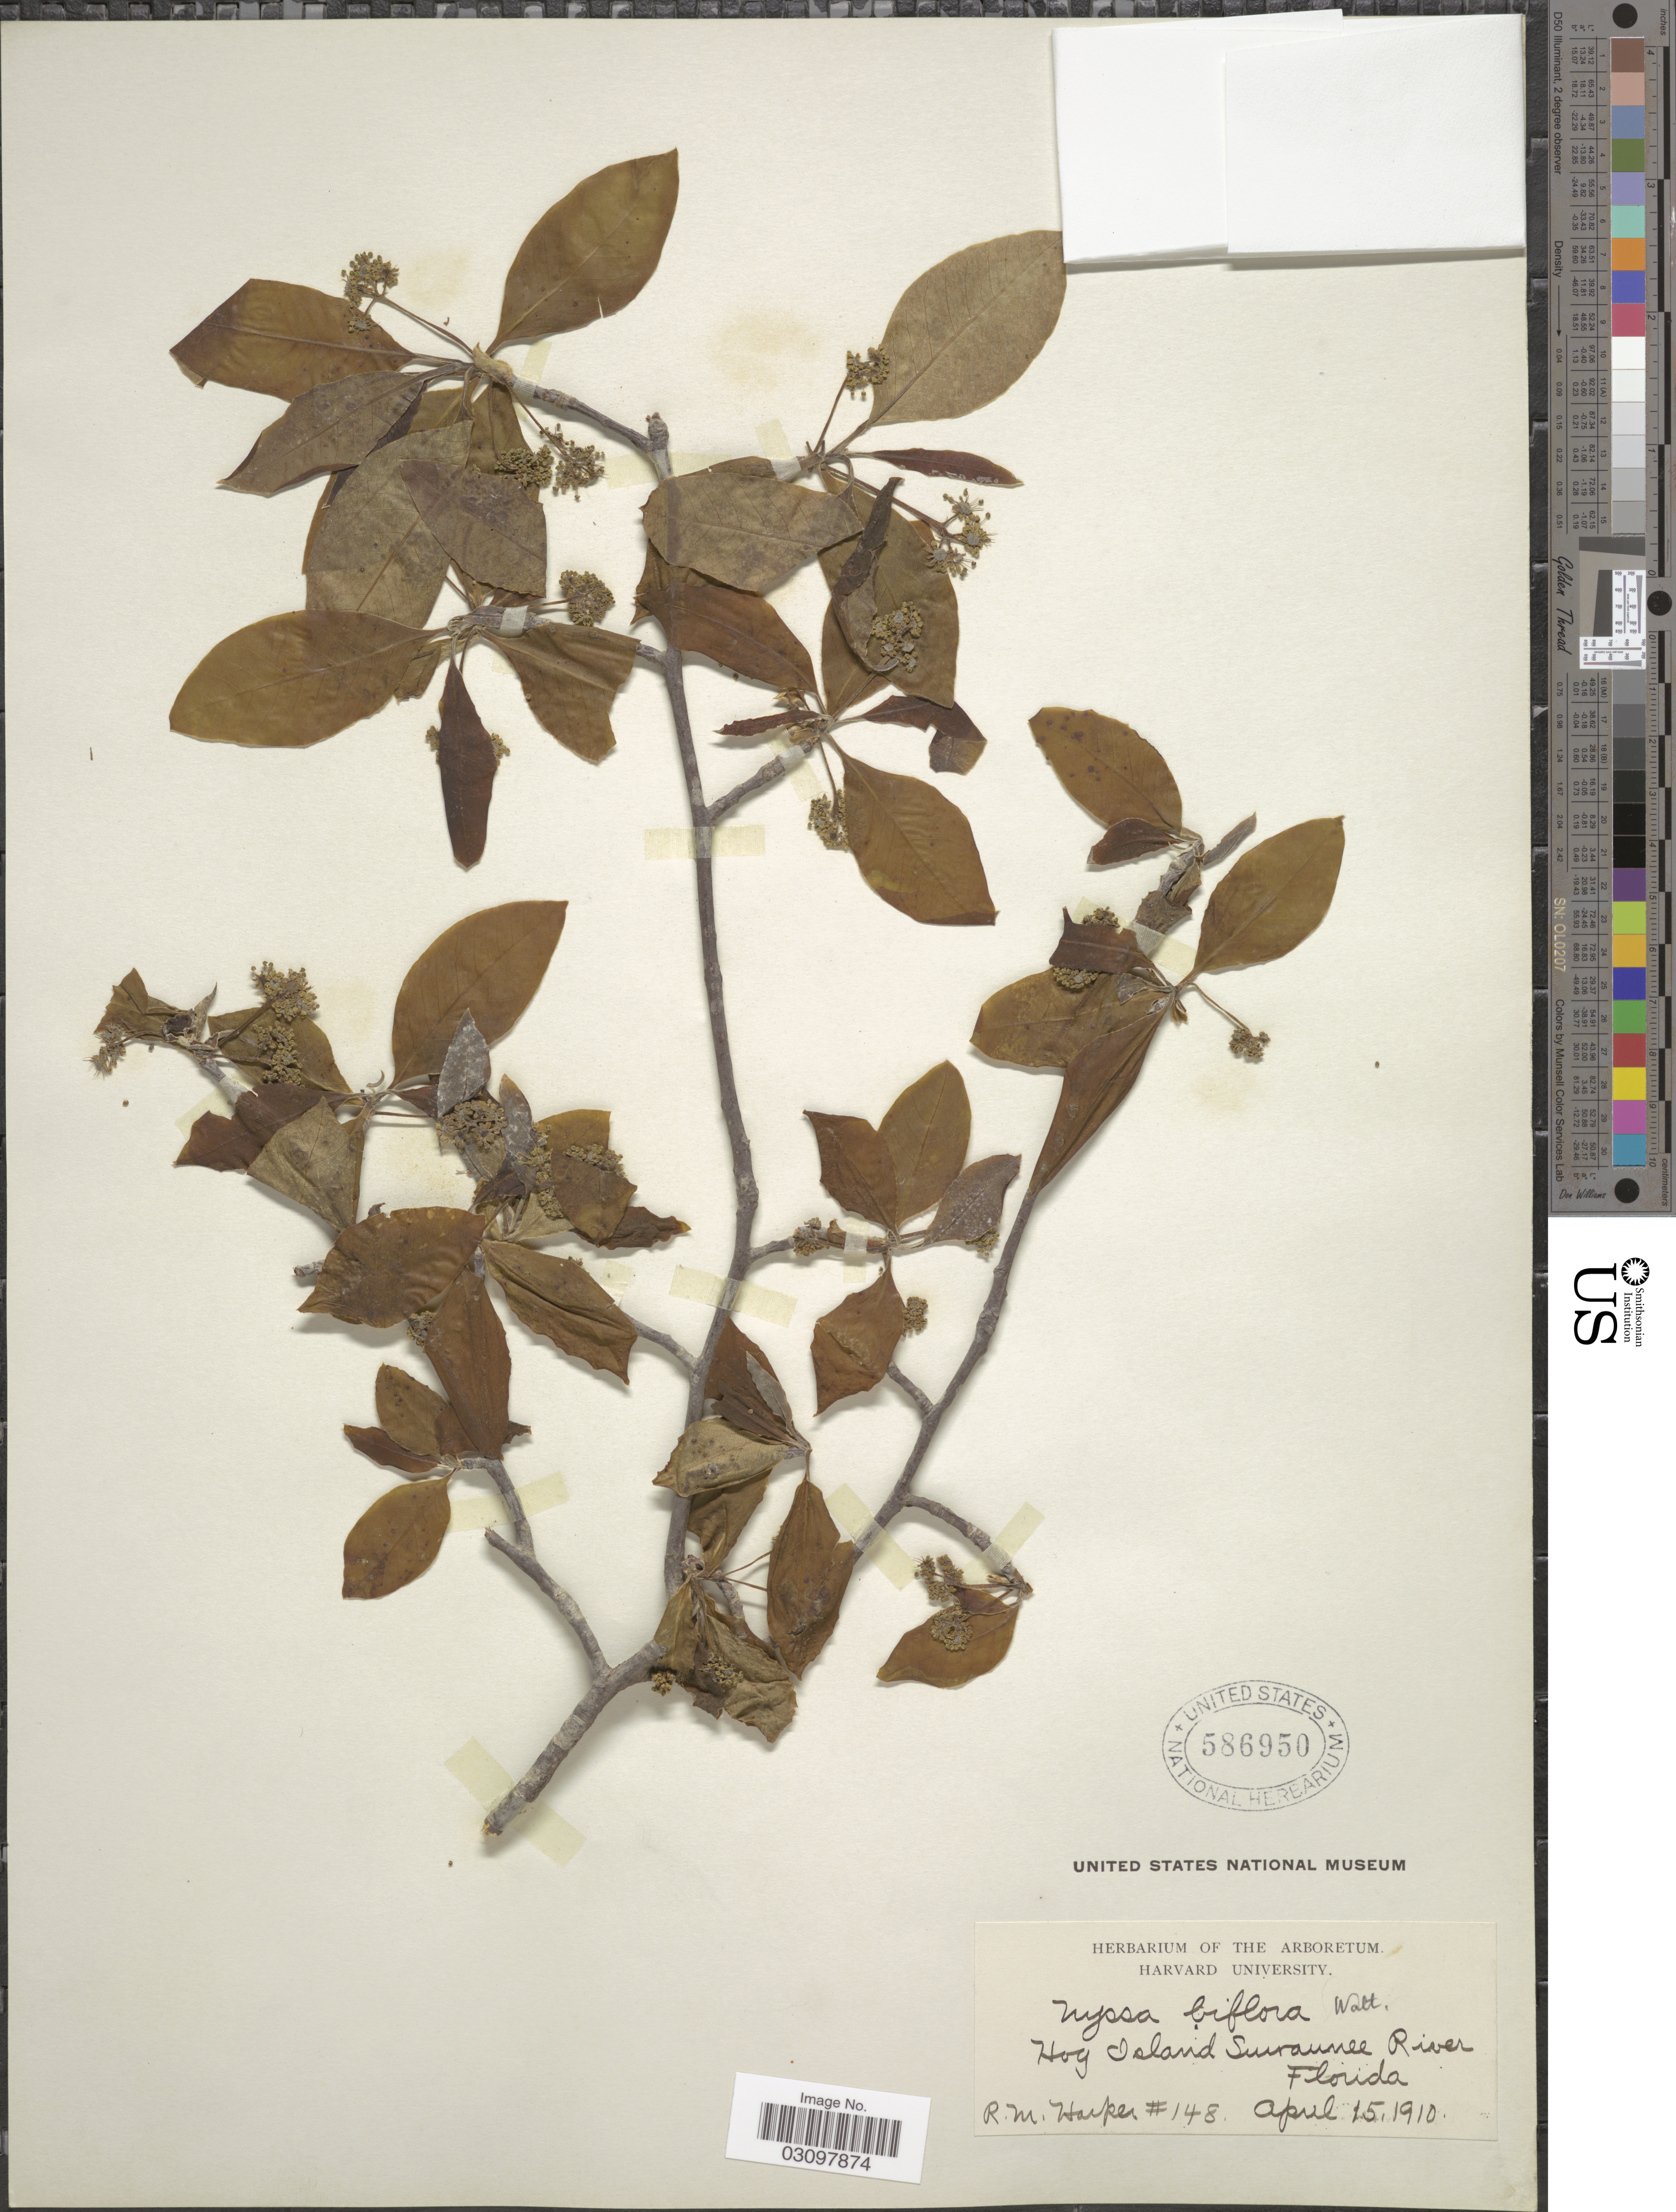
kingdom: Plantae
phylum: Tracheophyta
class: Magnoliopsida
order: Cornales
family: Nyssaceae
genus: Nyssa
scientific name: Nyssa biflora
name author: Walter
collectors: R. Harper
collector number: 148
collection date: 1910-04-15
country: United States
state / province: Florida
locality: Hog Island Suwannee River.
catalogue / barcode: US 586950